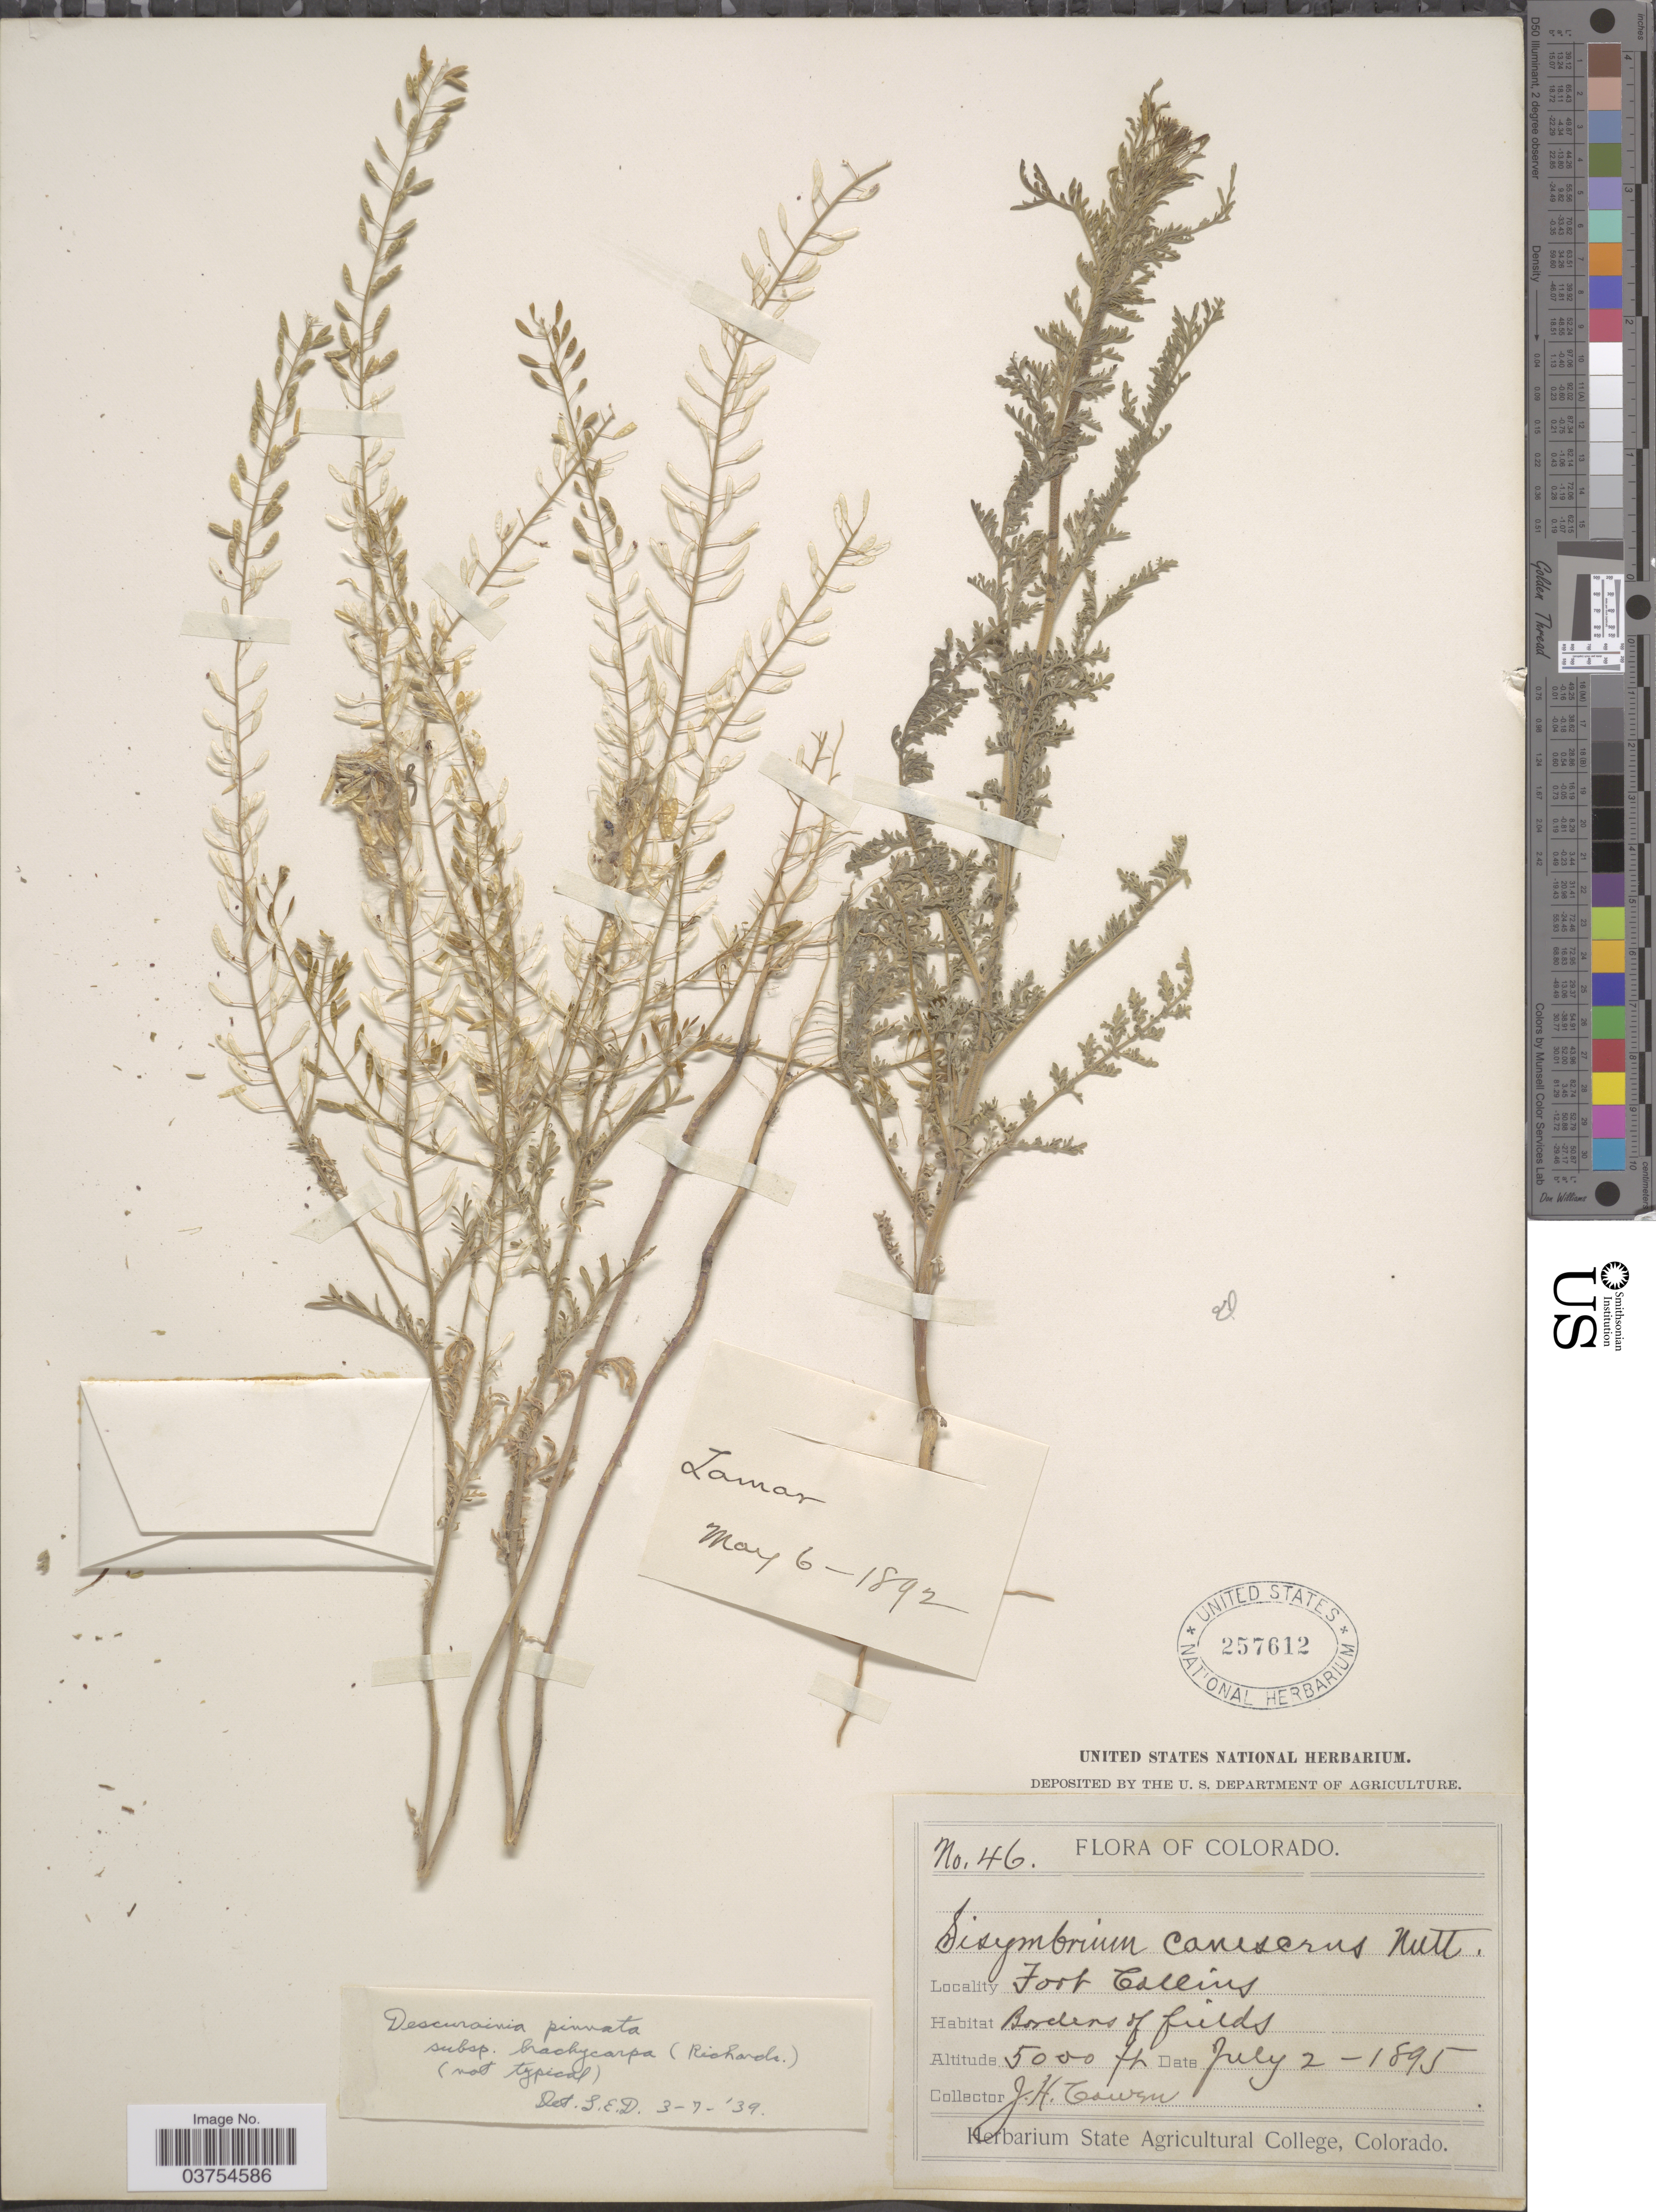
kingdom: Plantae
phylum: Tracheophyta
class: Magnoliopsida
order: Brassicales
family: Brassicaceae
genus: Descurainia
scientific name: Descurainia pinnata var. brachycarpa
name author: (Richardson) Fernald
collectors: J. H. Cowen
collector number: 46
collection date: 1895-07-02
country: United States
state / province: Colorado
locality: Fort Collins. Borders of fields.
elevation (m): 1524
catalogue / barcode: US 257612